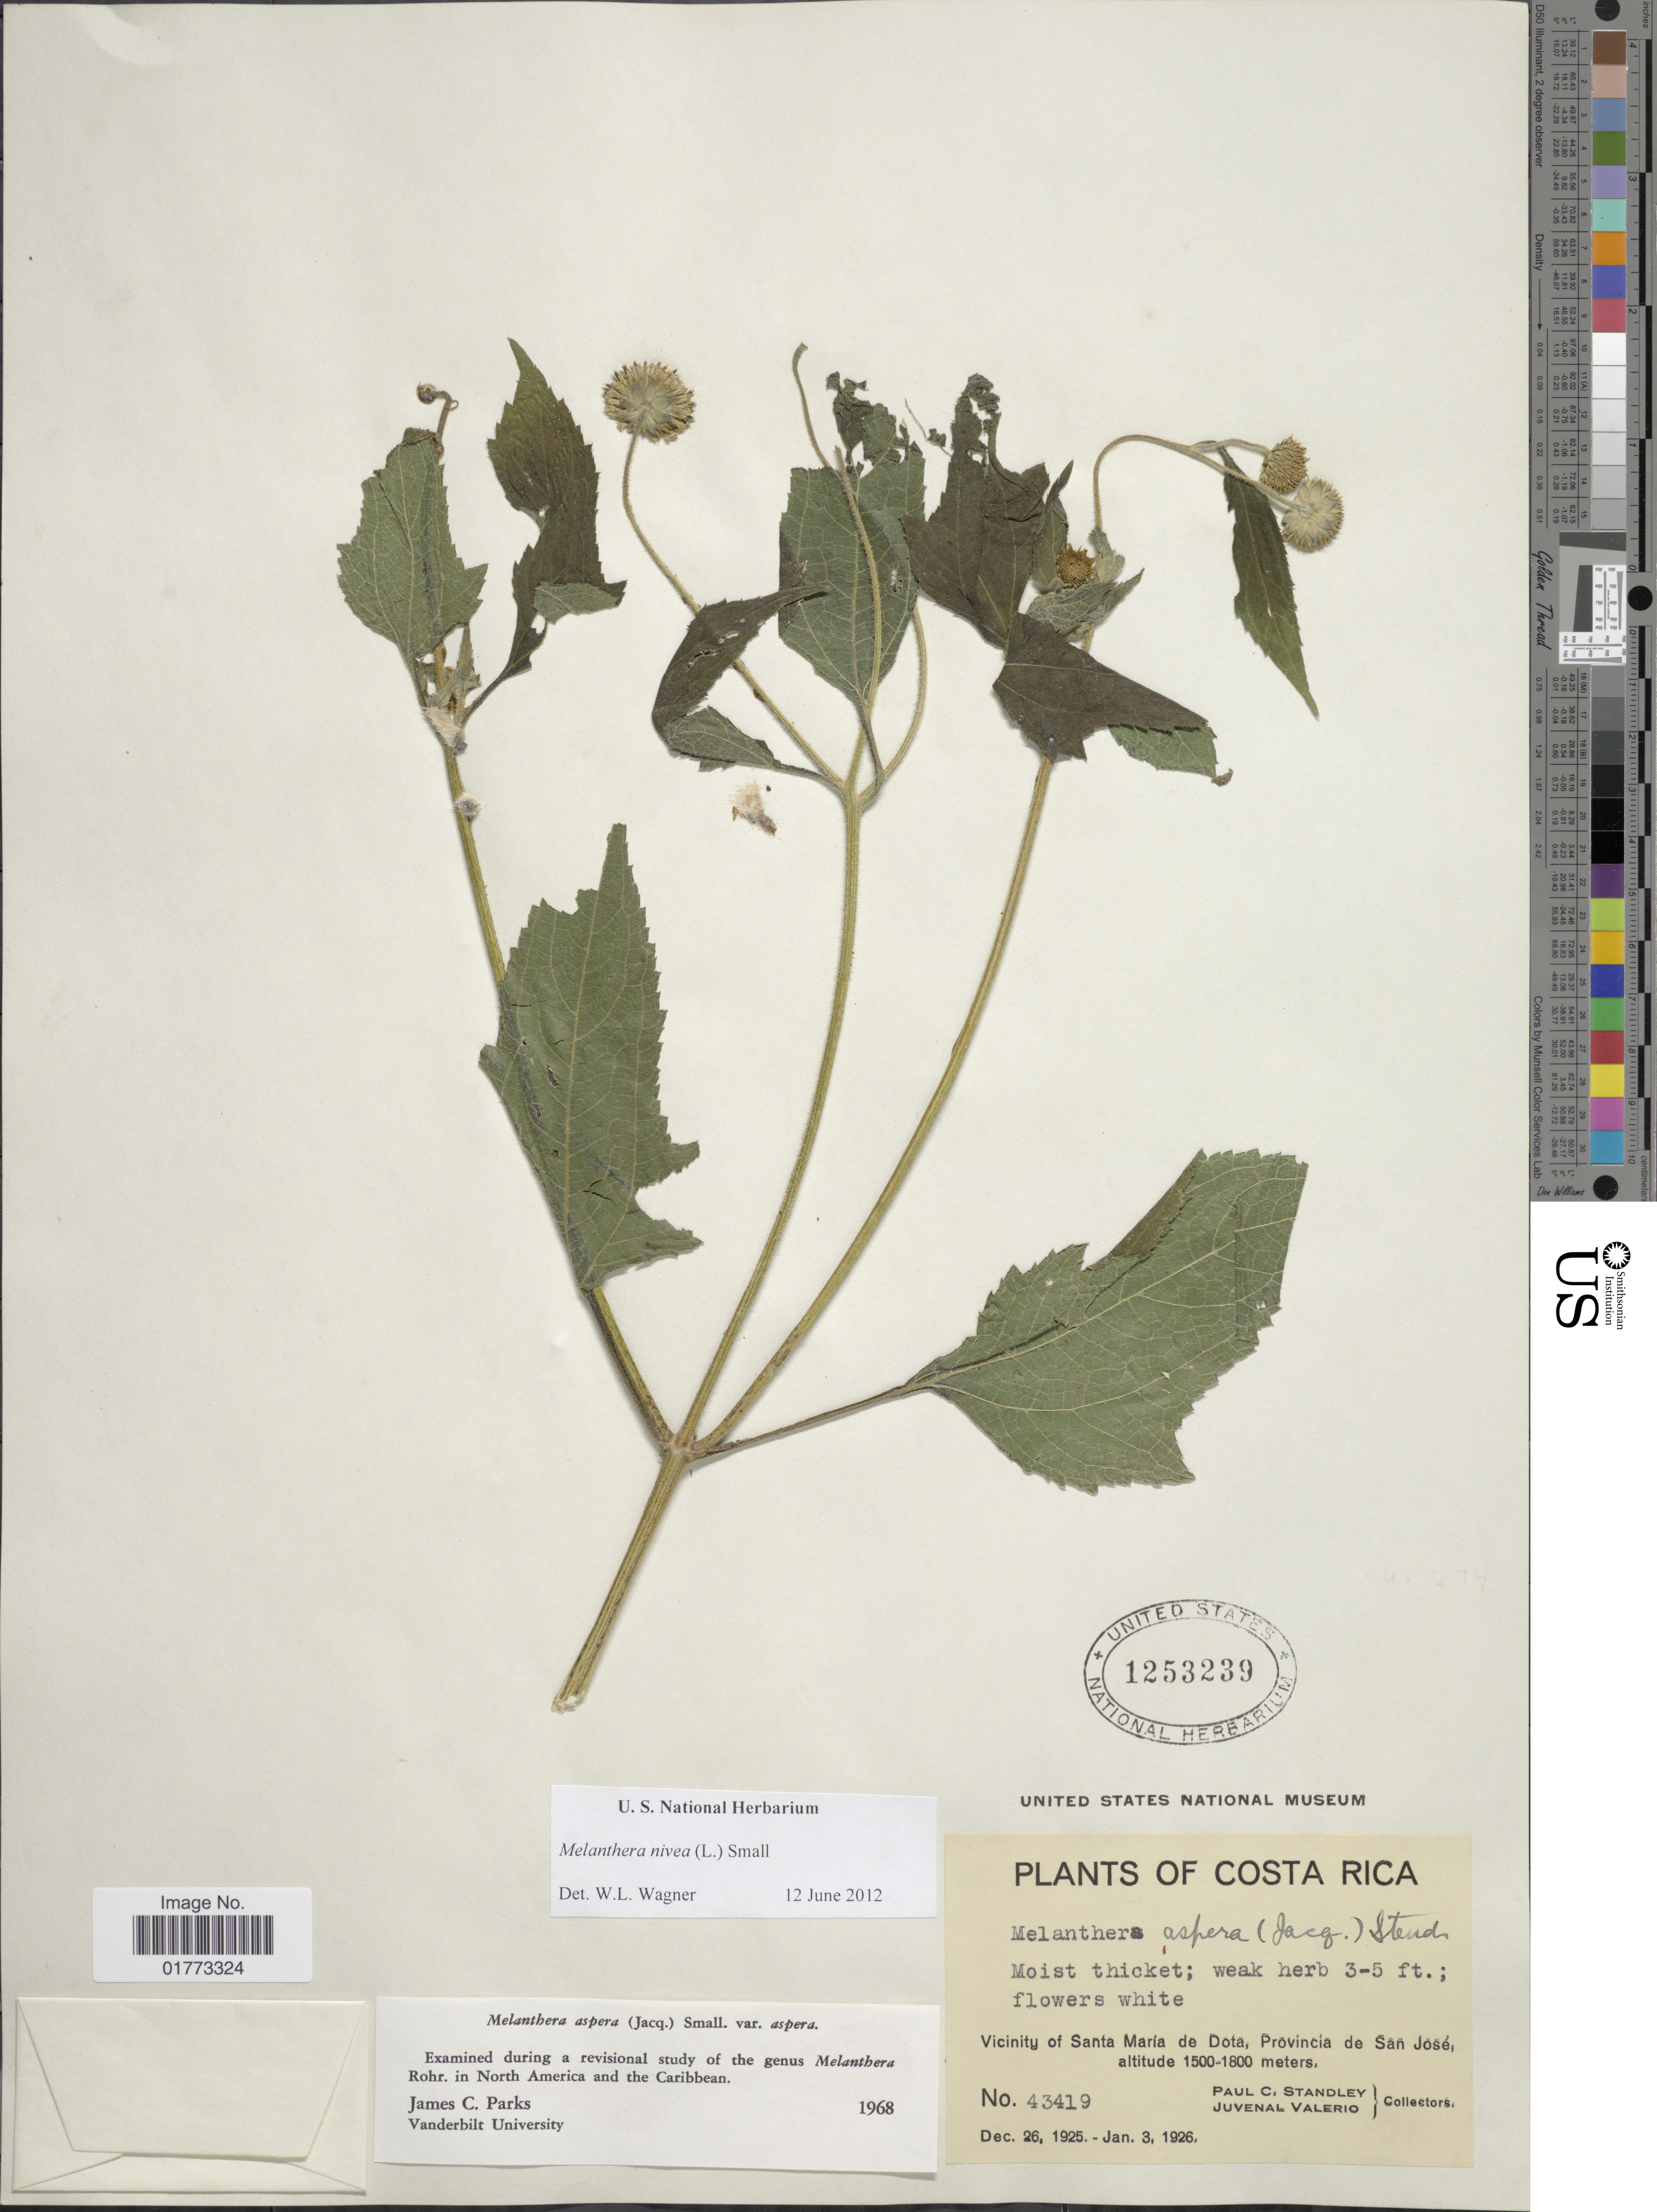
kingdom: Plantae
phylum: Tracheophyta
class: Magnoliopsida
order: Asterales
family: Asteraceae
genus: Melanthera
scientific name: Melanthera nivea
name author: (L.) Small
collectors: P. C. Standley & J. Valerio R.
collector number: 43419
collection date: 1925-12-26/1926-01-03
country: Costa Rica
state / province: San José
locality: Vicinity of Santa María de Dota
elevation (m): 1500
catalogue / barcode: US 1253239